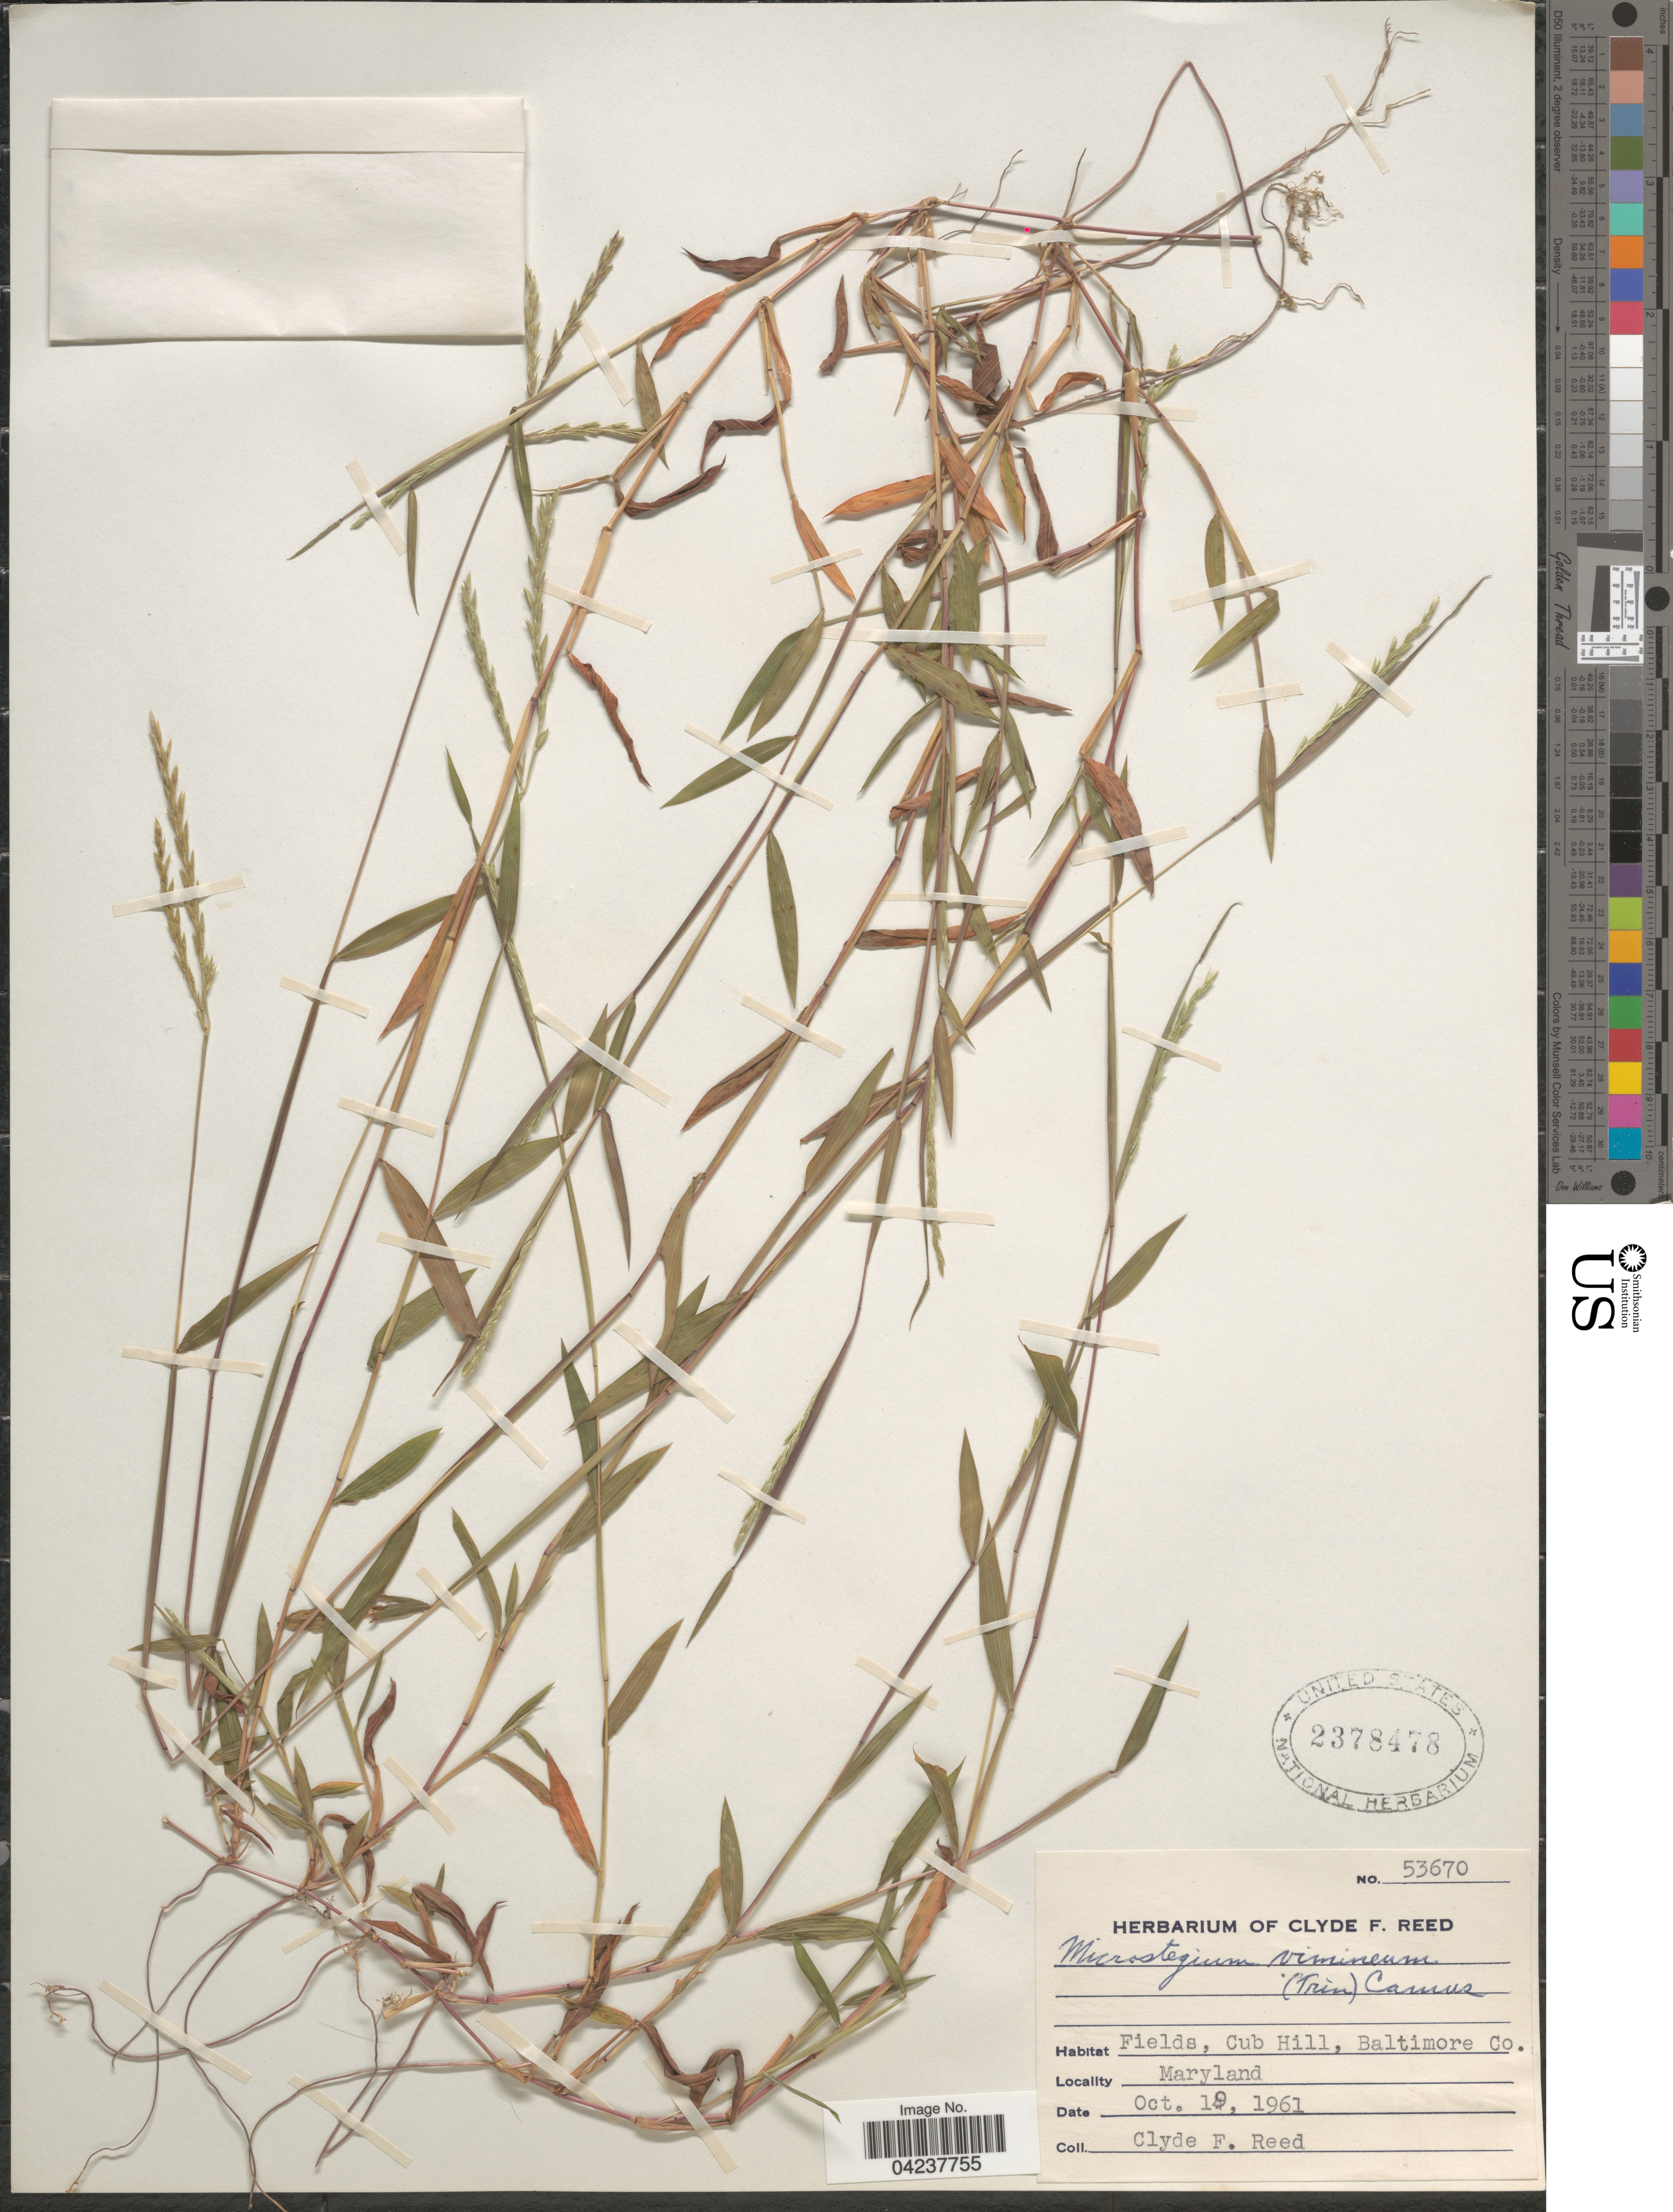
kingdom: Plantae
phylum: Tracheophyta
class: Liliopsida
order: Poales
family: Poaceae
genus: Microstegium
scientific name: Microstegium vimineum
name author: (Trin.) A. Camus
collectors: C. F. Reed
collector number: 53670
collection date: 1961-10-19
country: United States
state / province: Maryland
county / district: Baltimore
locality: Fields, Cub Hill, Baltimore Co.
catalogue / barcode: US 2378478